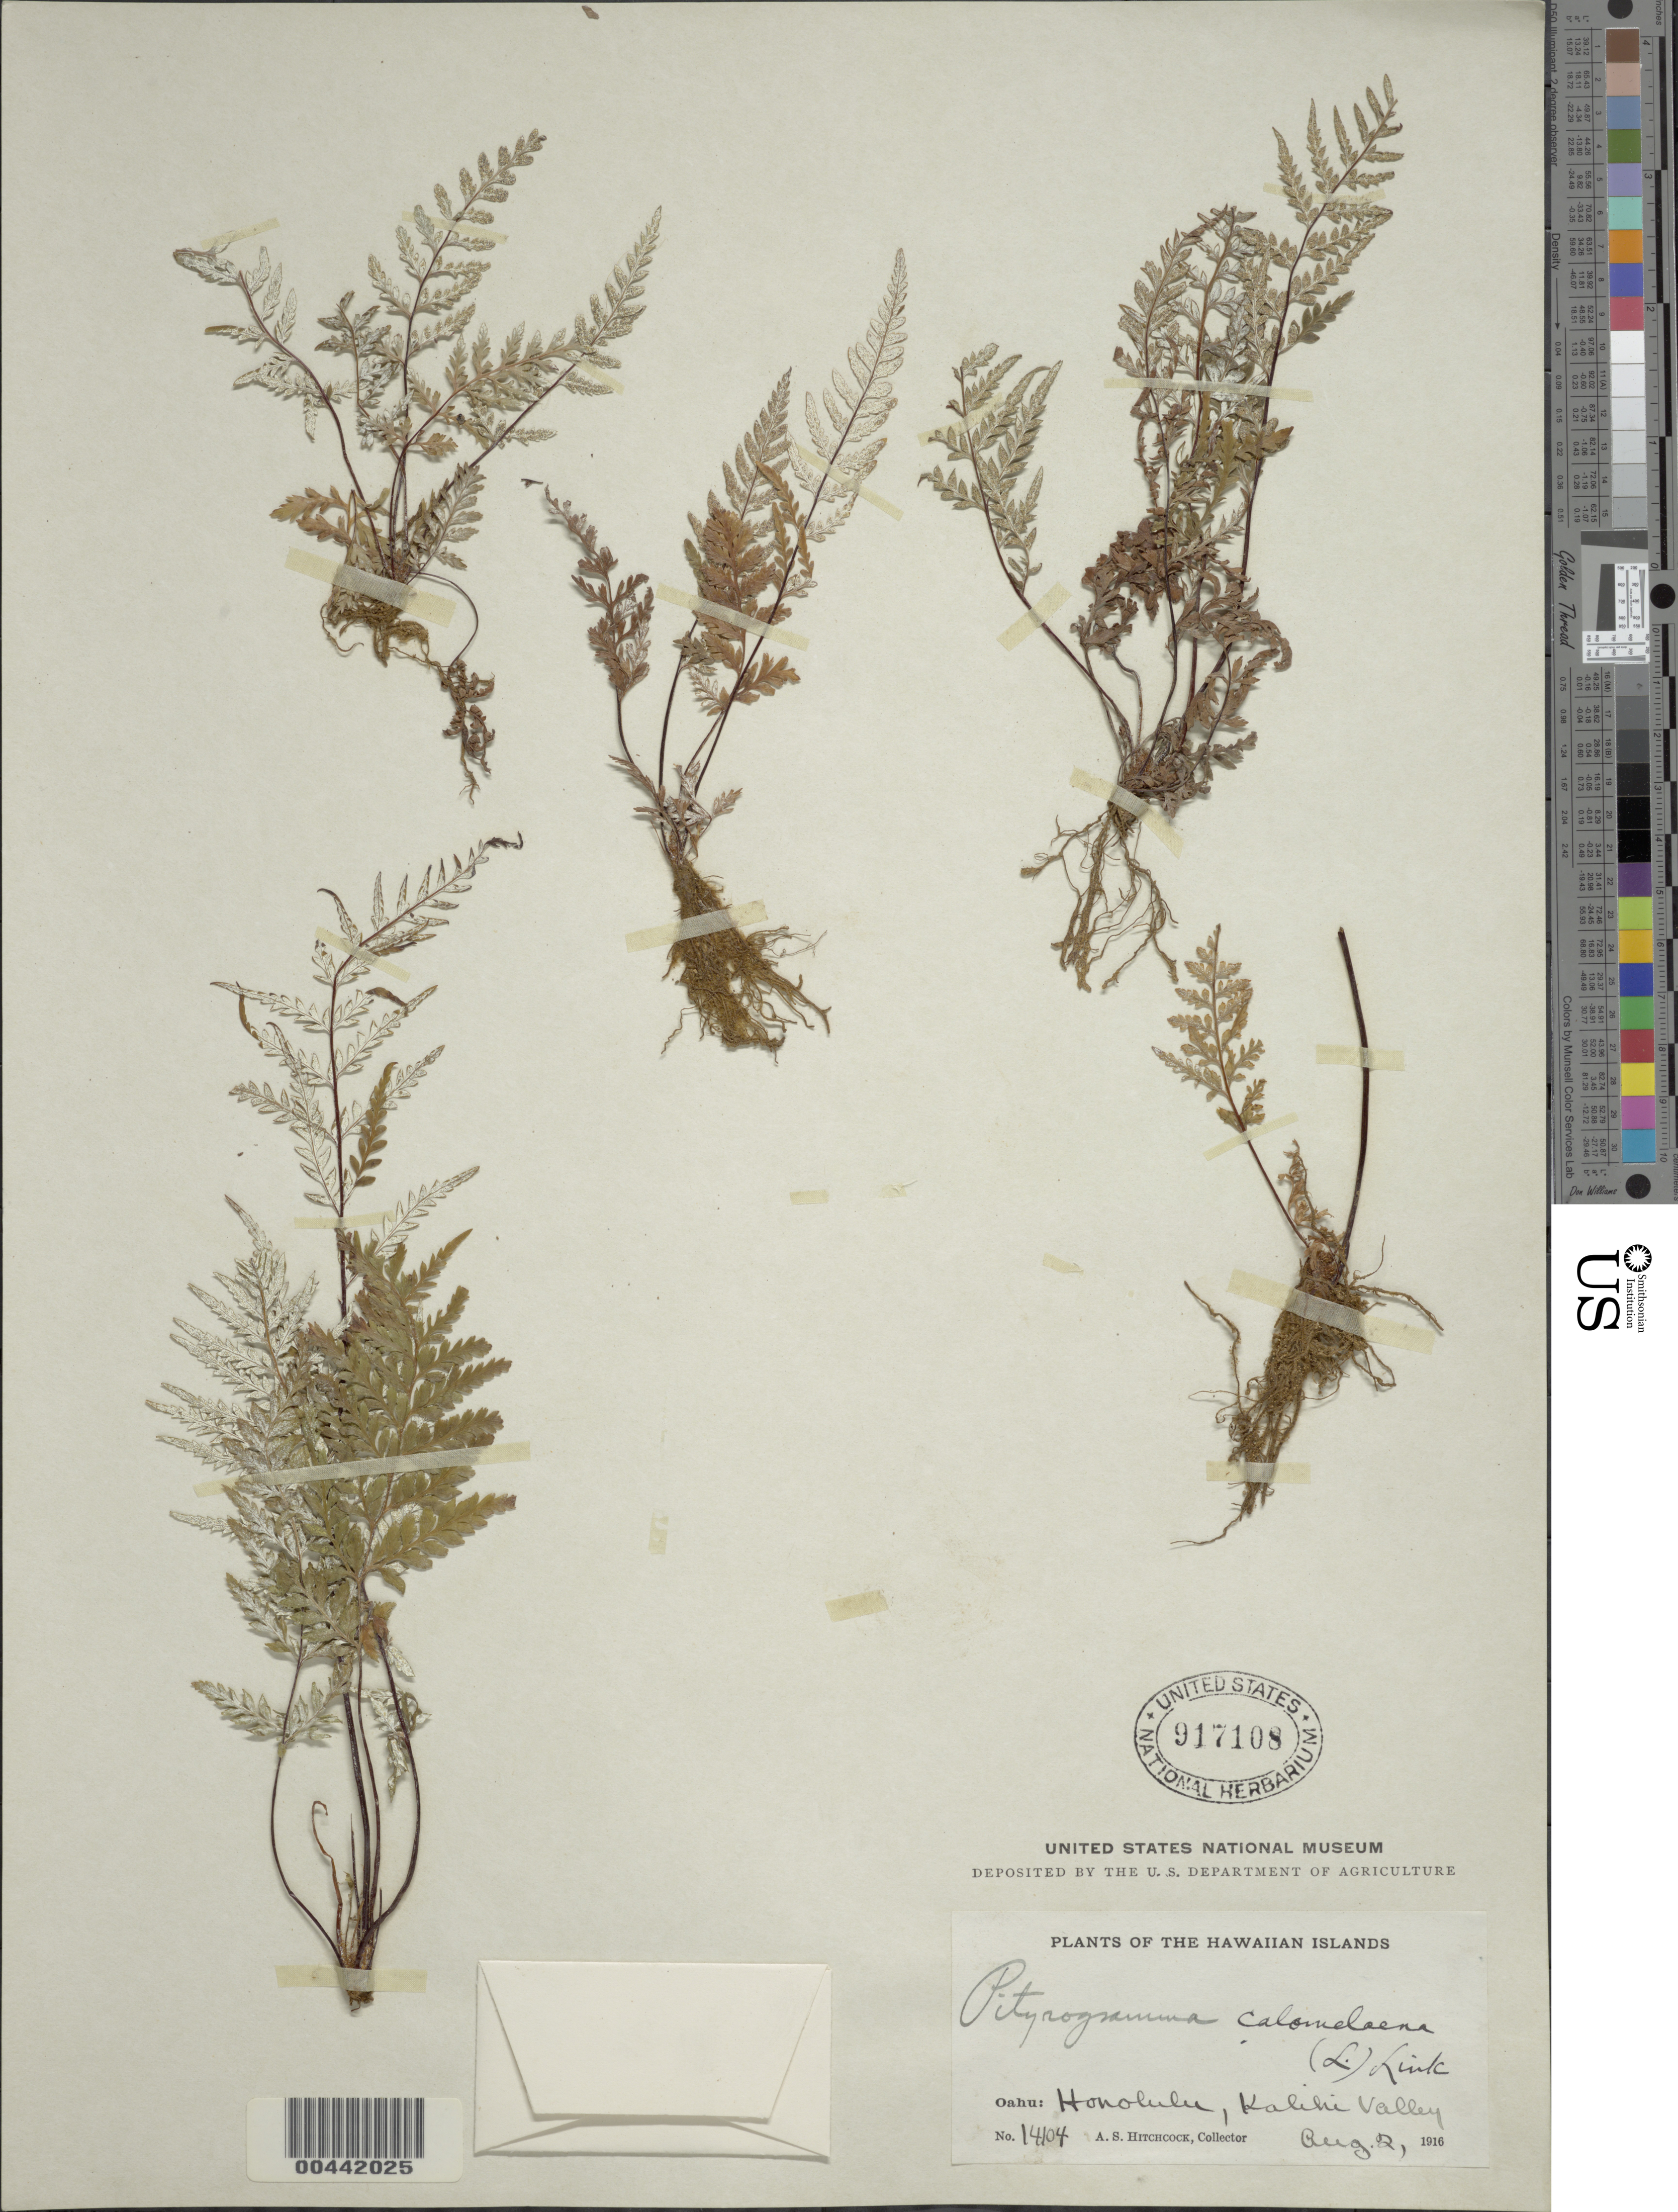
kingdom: Plantae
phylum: Tracheophyta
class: Polypodiopsida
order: Polypodiales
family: Pteridaceae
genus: Pityrogramma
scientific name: Pityrogramma calomelanos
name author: (L.) Link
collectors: A. S. Hitchcock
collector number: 14104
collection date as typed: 2 Aug 1916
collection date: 1916-08-02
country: United States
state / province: Hawaii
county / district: Honolulu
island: Oahu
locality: Honolulu, Kalihi Valley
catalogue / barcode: US 917108